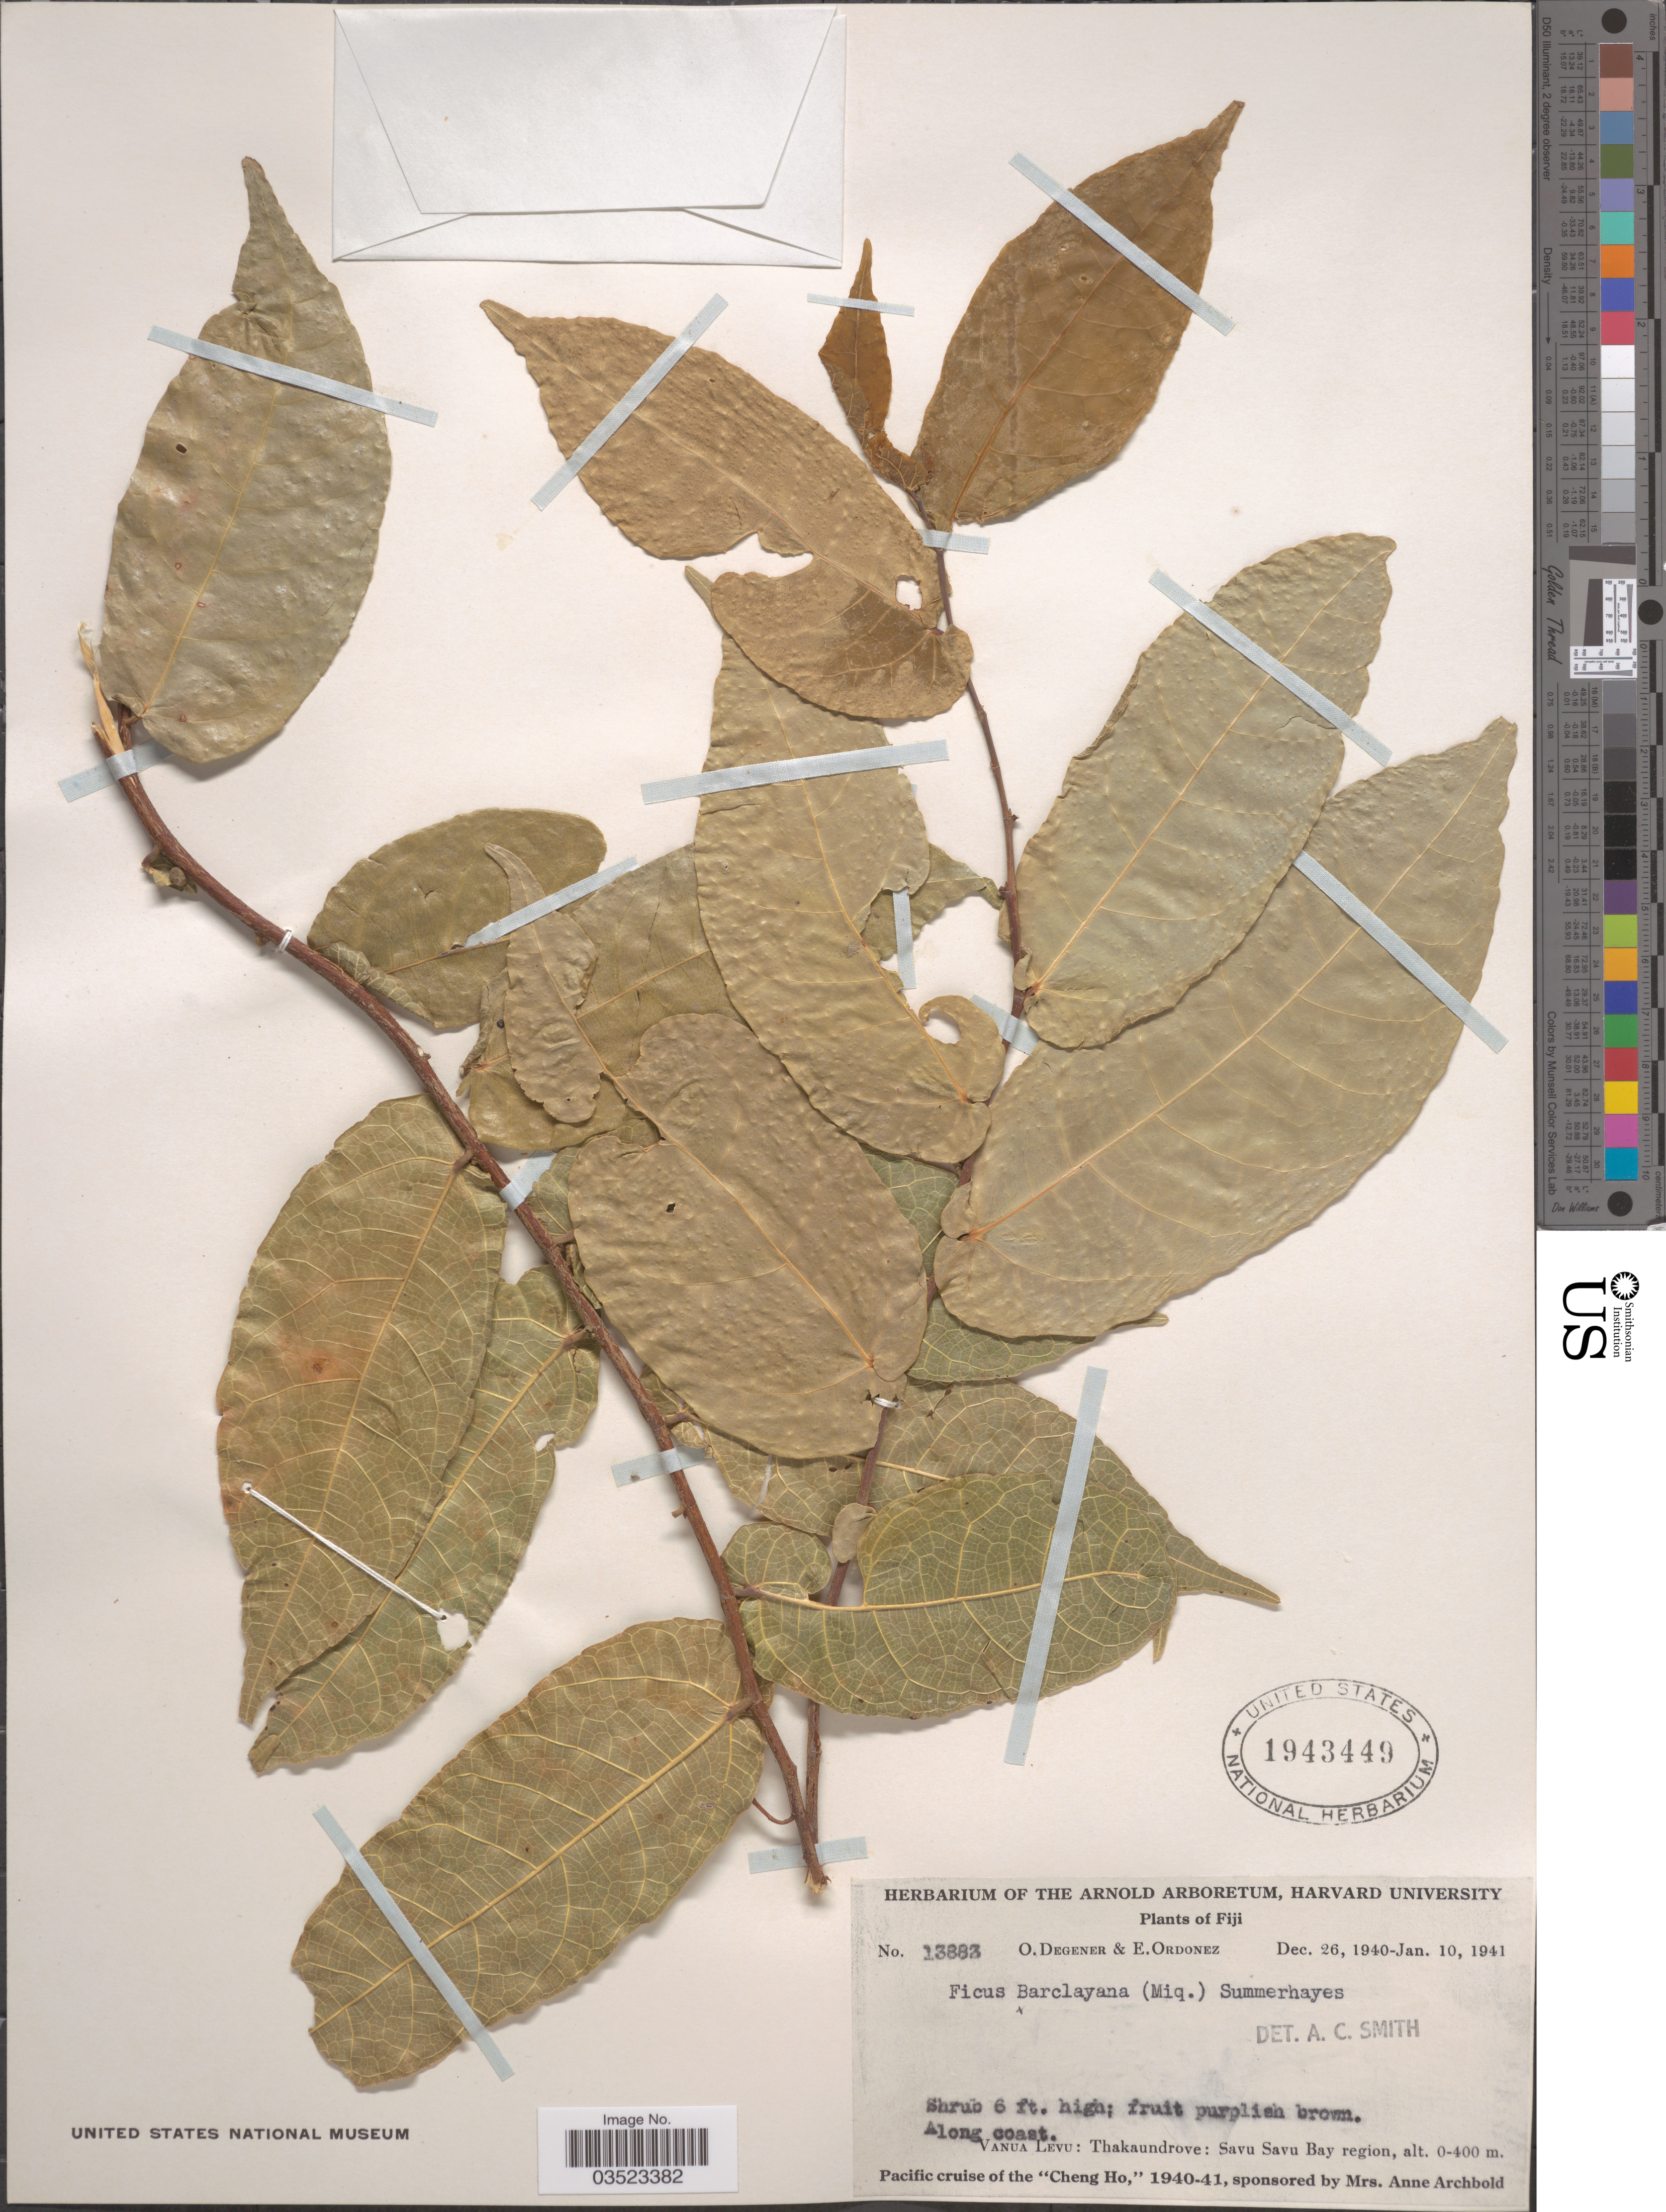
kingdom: Plantae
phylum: Tracheophyta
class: Magnoliopsida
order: Rosales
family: Moraceae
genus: Ficus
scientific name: Ficus barclayana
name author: (Miq.) Summerh.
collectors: O. Degener & E. Ordonez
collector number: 13883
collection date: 1940-12-26/1941-01-10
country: Fiji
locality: Along coast. Vanau Levu: Thakaundrove: Savu Savu Bay region.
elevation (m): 0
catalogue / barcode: US 1943449